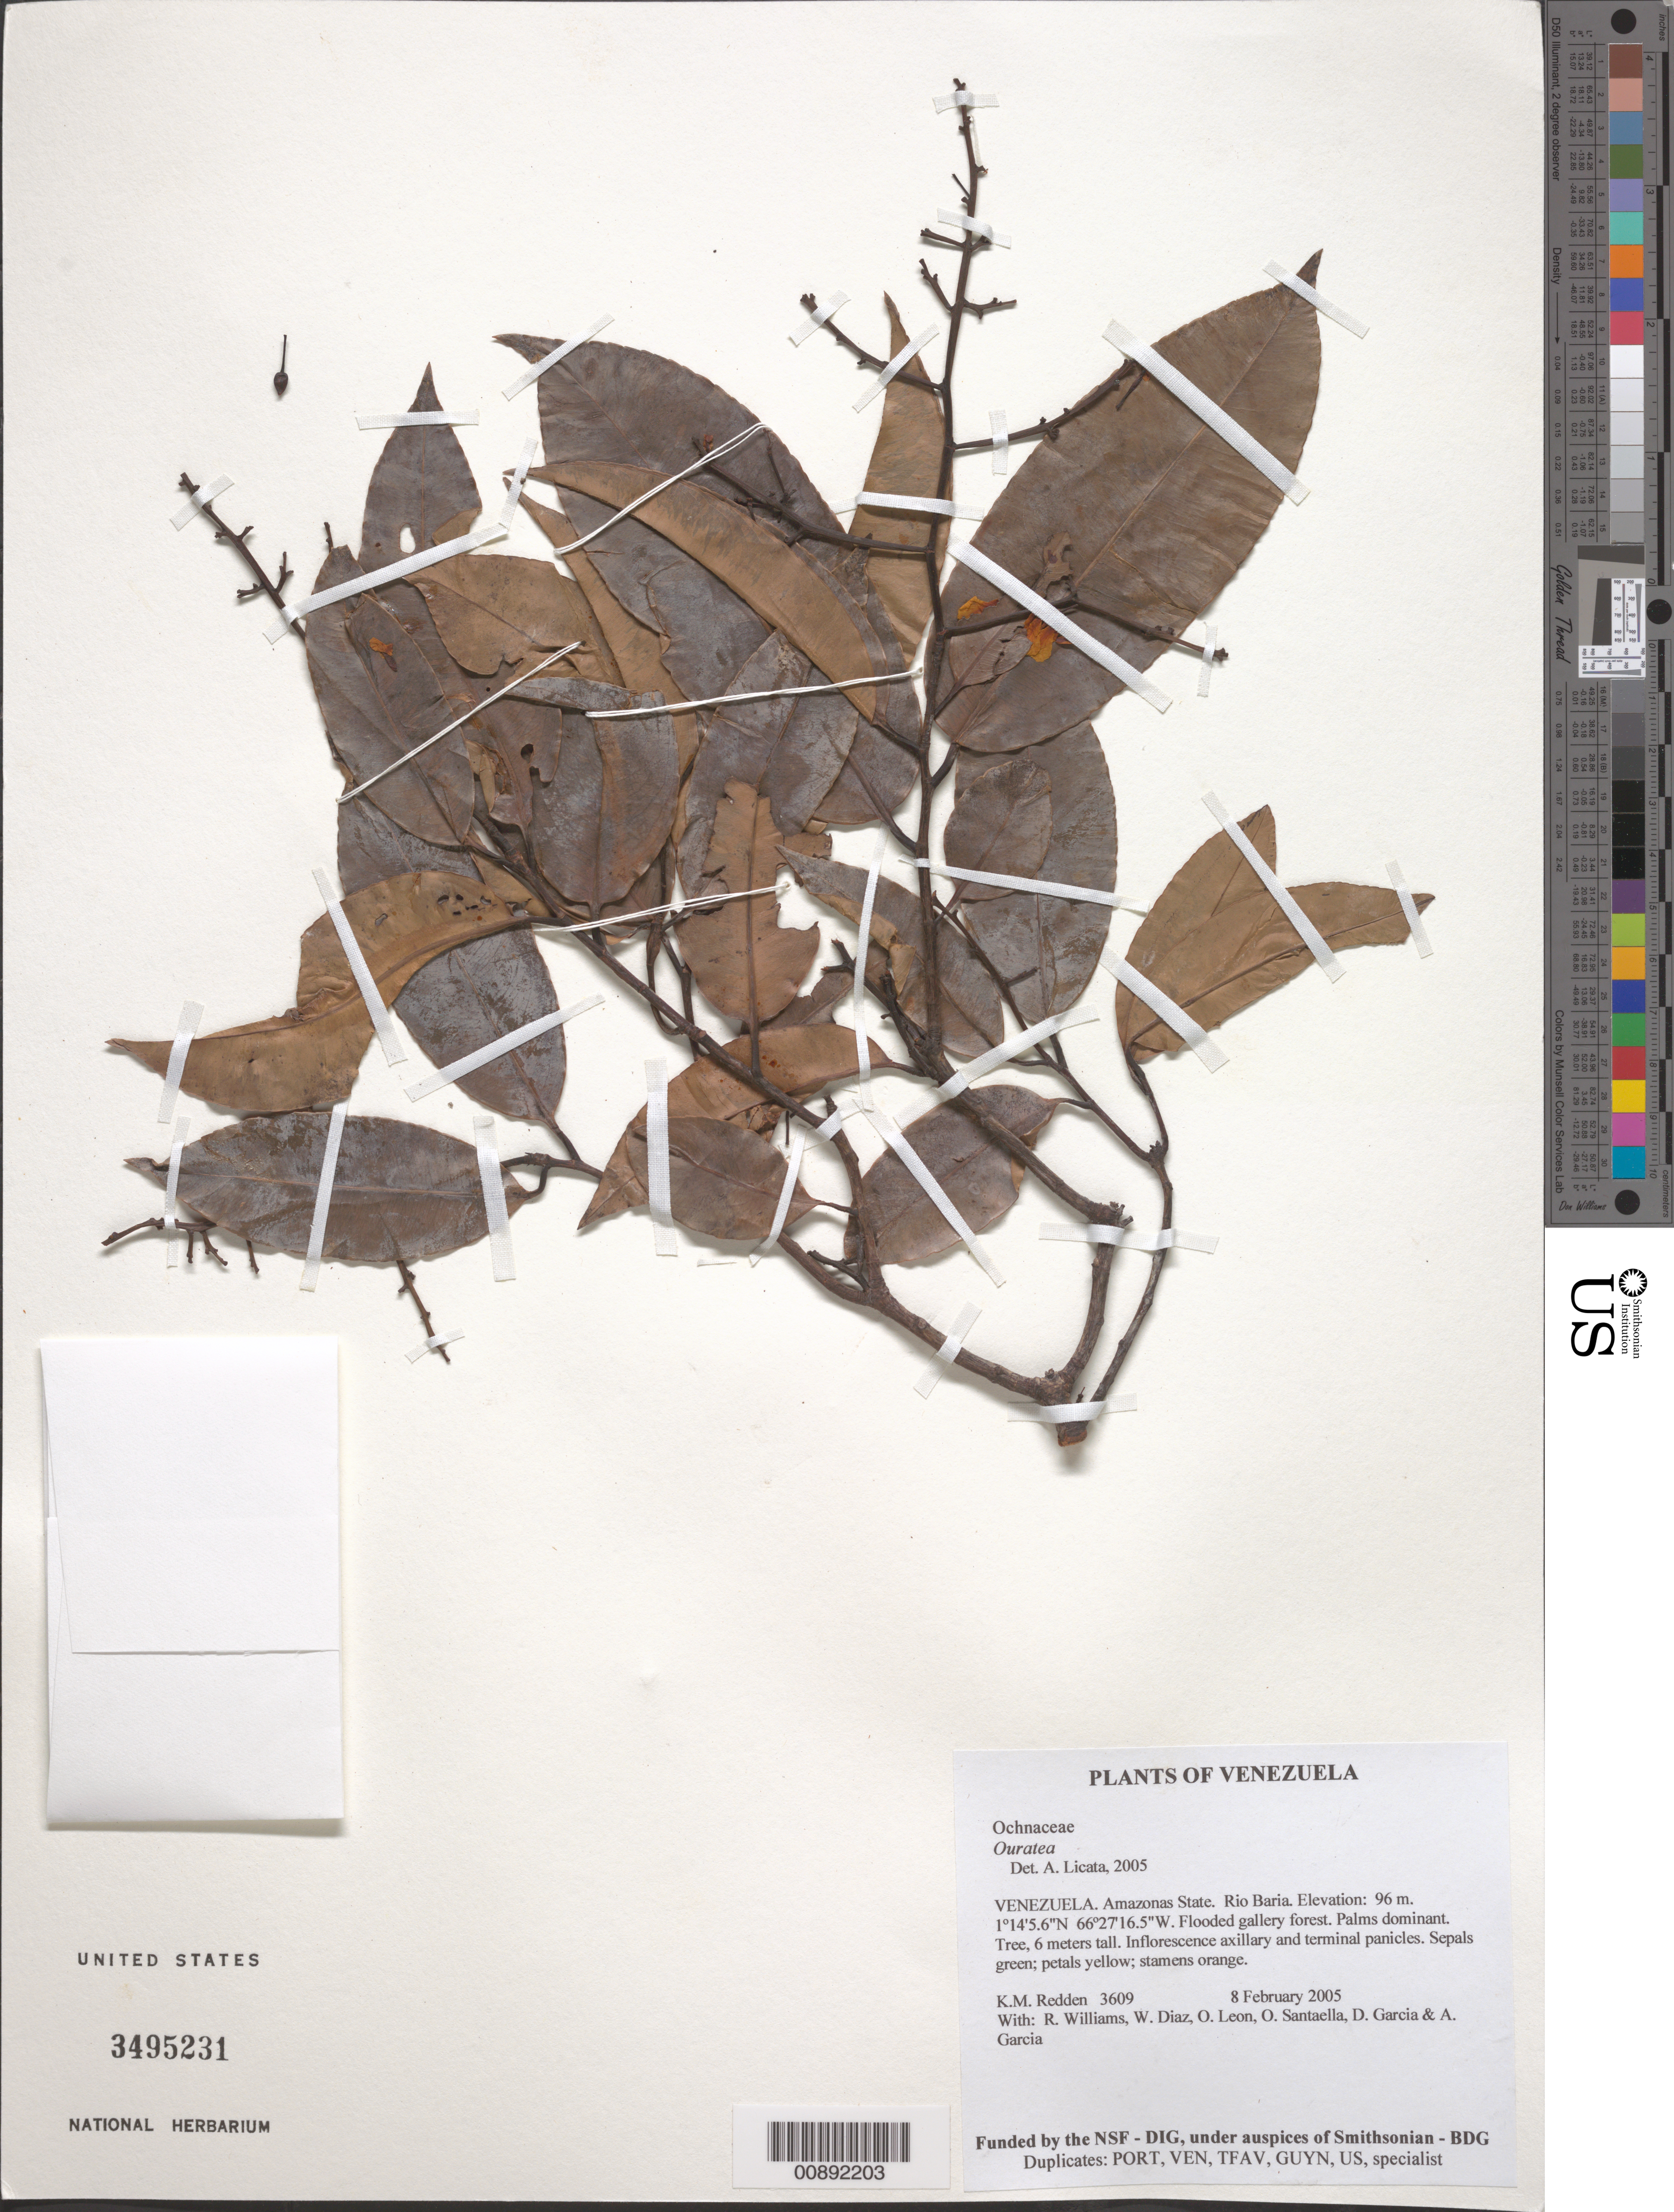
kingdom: Plantae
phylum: Tracheophyta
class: Magnoliopsida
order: Malpighiales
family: Ochnaceae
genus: Ouratea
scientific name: Ouratea sp.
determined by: Licata, A., (PORT), Univ. Nac. Exp. de los Llanos Ezequiel Zamora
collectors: K. M. Redden, R. Williams, W. Díaz P., O. León, O. Santaella, D. Garcia & A. Garcia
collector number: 3609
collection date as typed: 8 February 2005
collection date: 2005-02-08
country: Venezuela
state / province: Amazonas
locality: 20 - Rio Baria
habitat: Flooded gallery forest. Palms dominant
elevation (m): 96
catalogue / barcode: US 3495231